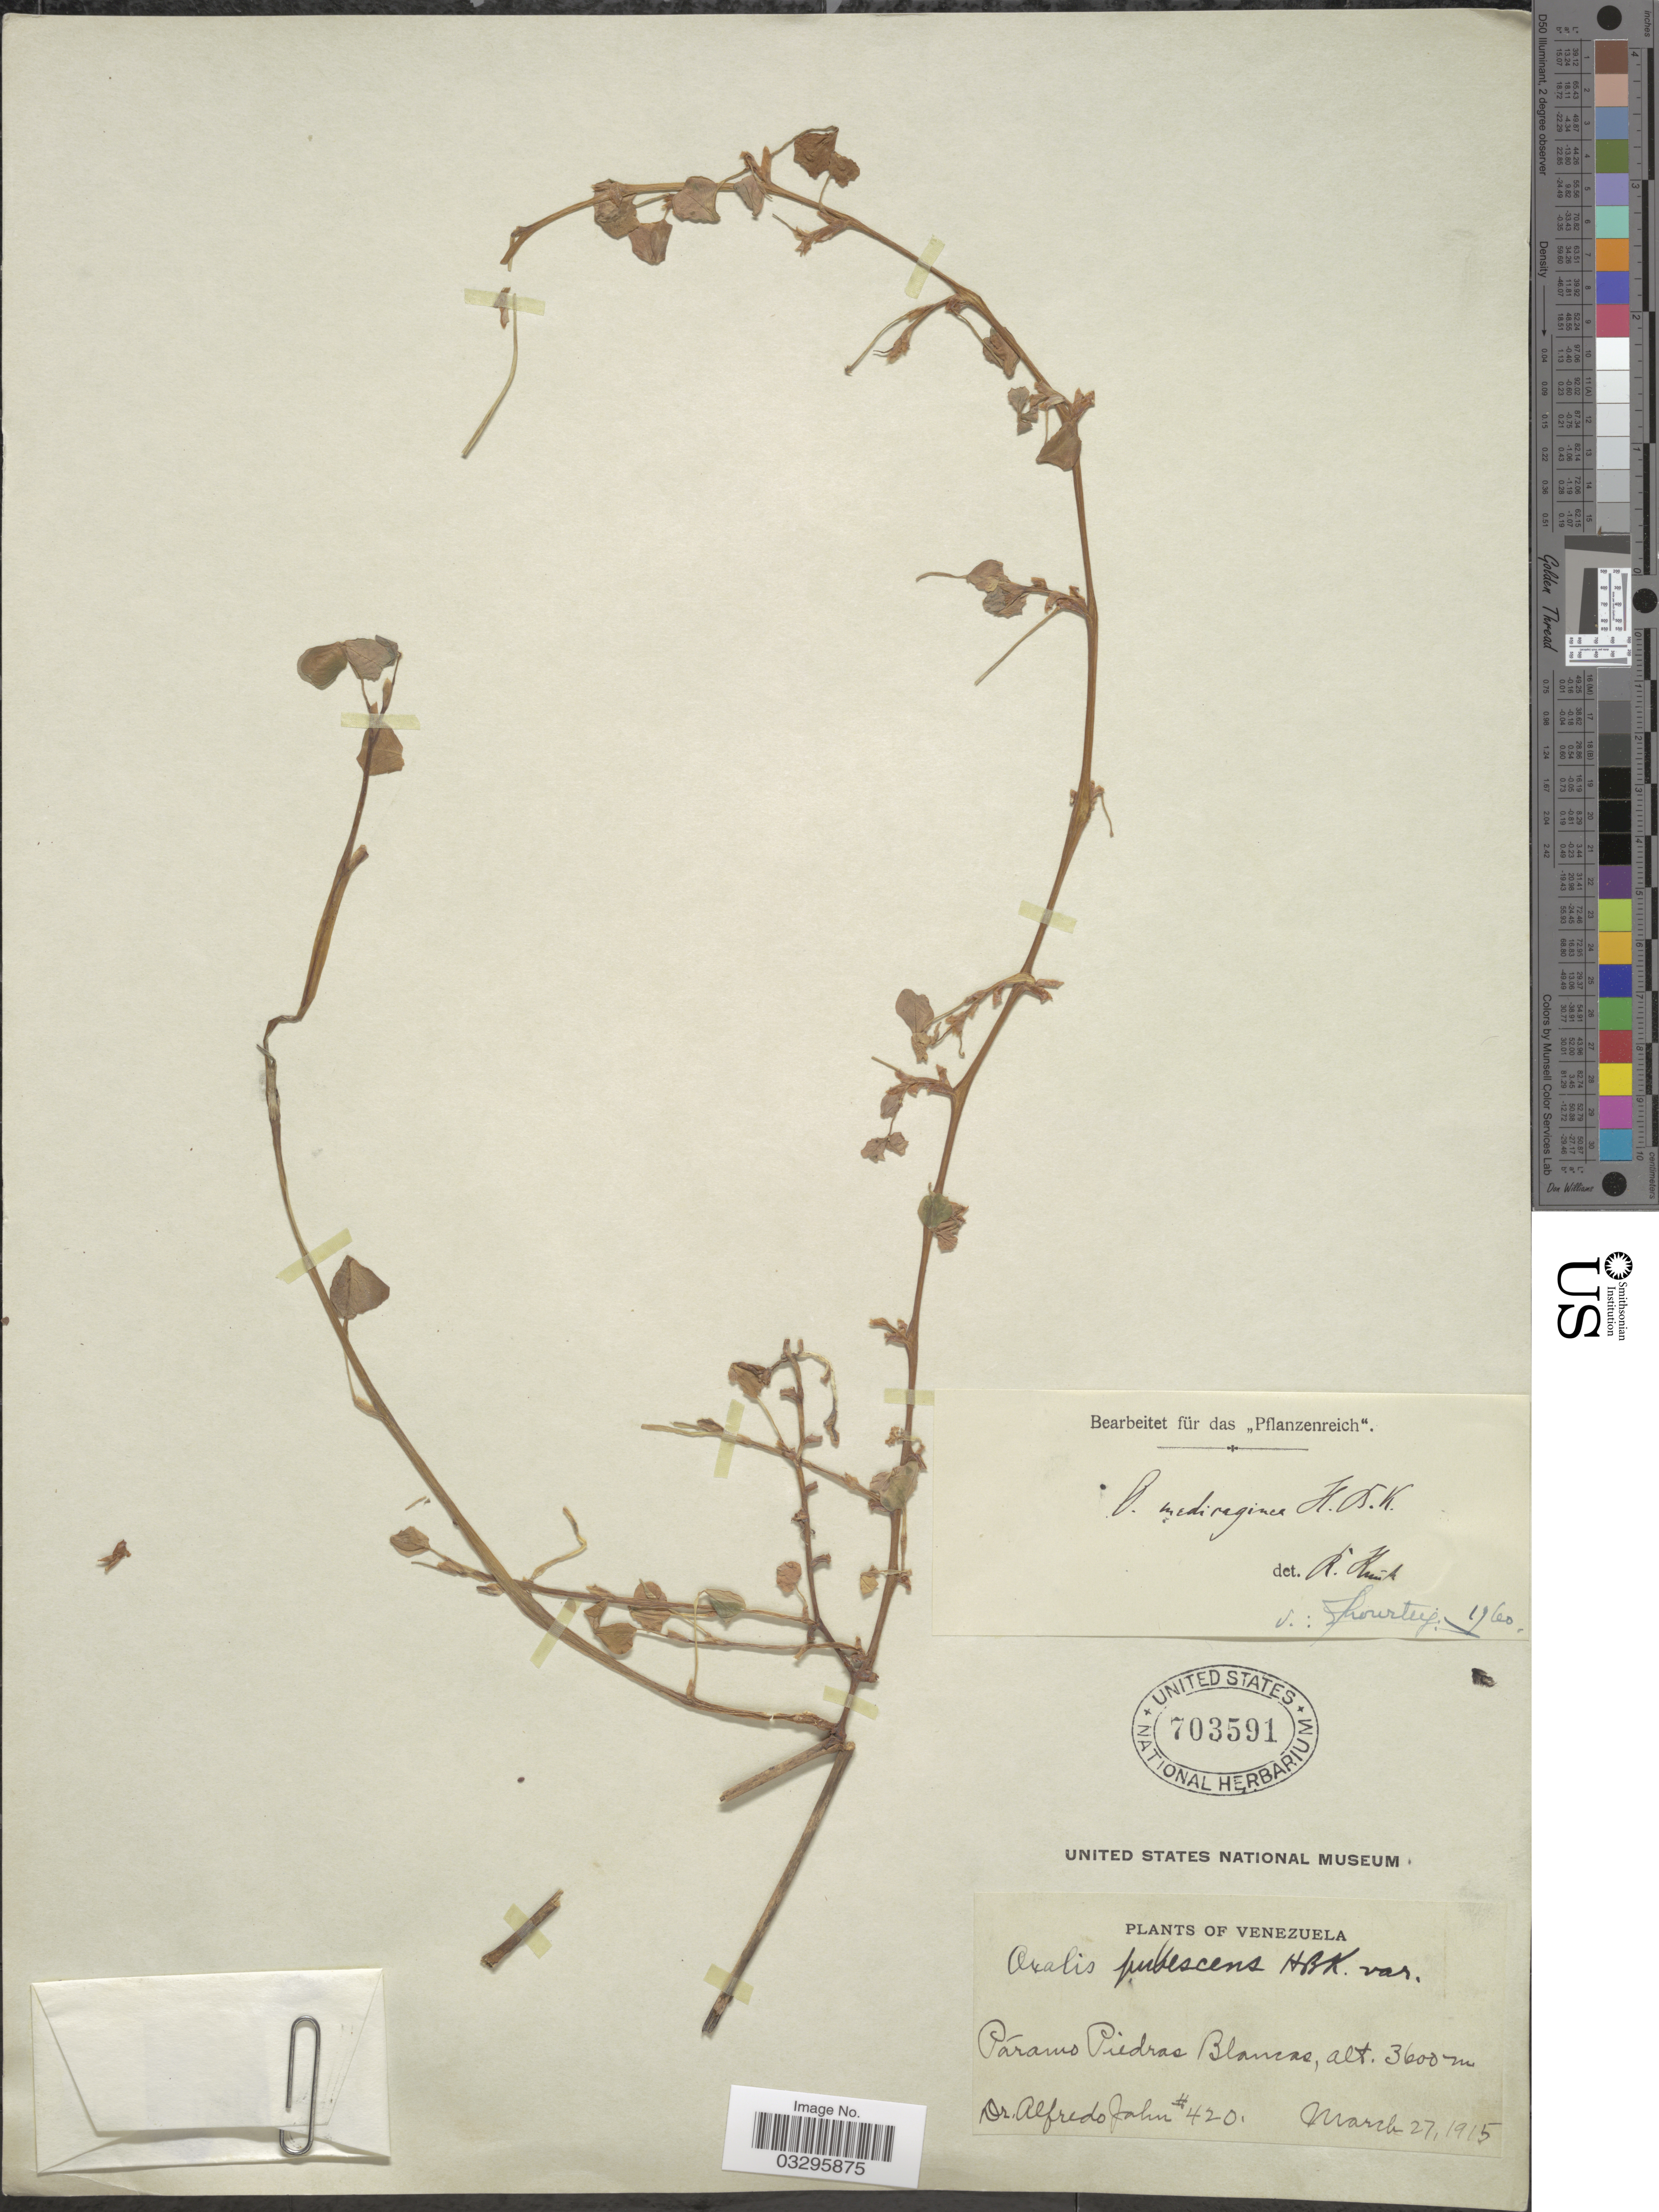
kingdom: Plantae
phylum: Tracheophyta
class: Magnoliopsida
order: Oxalidales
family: Oxalidaceae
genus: Oxalis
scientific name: Oxalis medicaginea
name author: Kunth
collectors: A. John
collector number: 420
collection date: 1915-03-27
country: Venezuela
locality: Páramo Piedras Blancas.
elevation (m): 3600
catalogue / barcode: US 703591